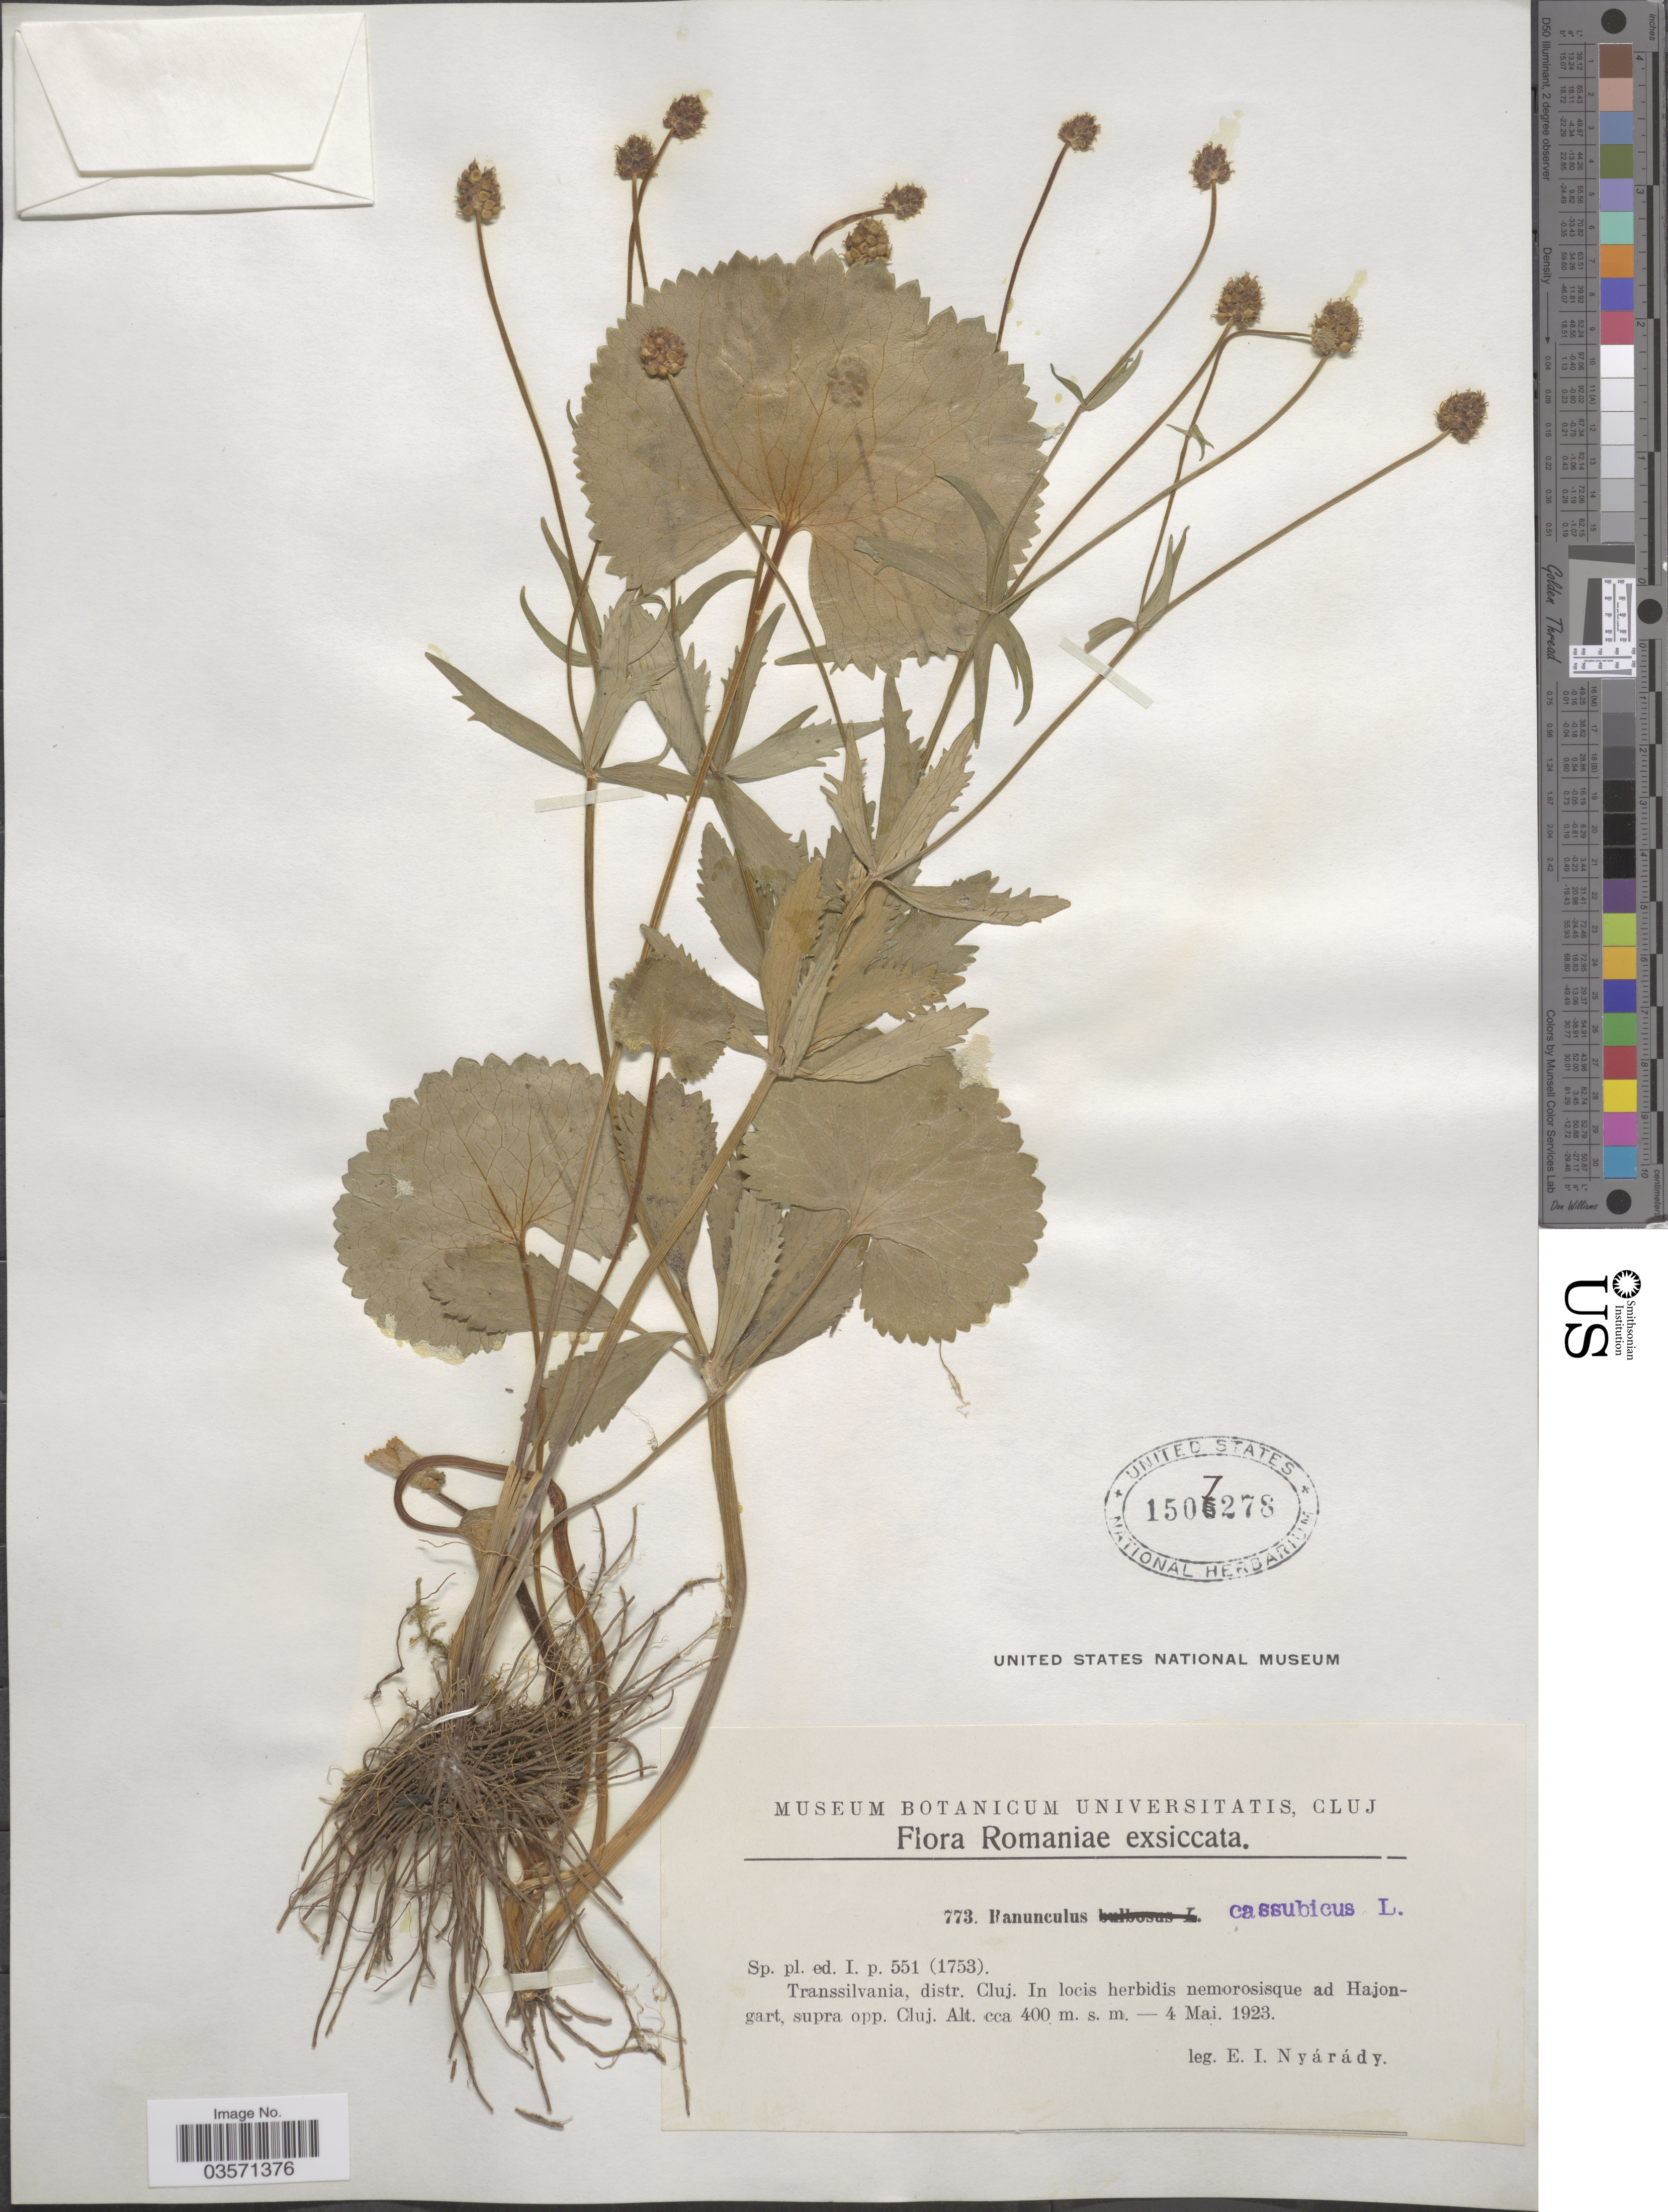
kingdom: Plantae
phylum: Tracheophyta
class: Magnoliopsida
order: Ranunculales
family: Ranunculaceae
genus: Ranunculus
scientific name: Ranunculus cassubicus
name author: L.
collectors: E. Nyárády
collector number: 773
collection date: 1923-05-04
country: Romania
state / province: Cluj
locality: Transsilivania, distr. Cluj. In locis herbidis nemorosisque ad Hajongart, supra opp. Cluj.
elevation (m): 400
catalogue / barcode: US 1507278